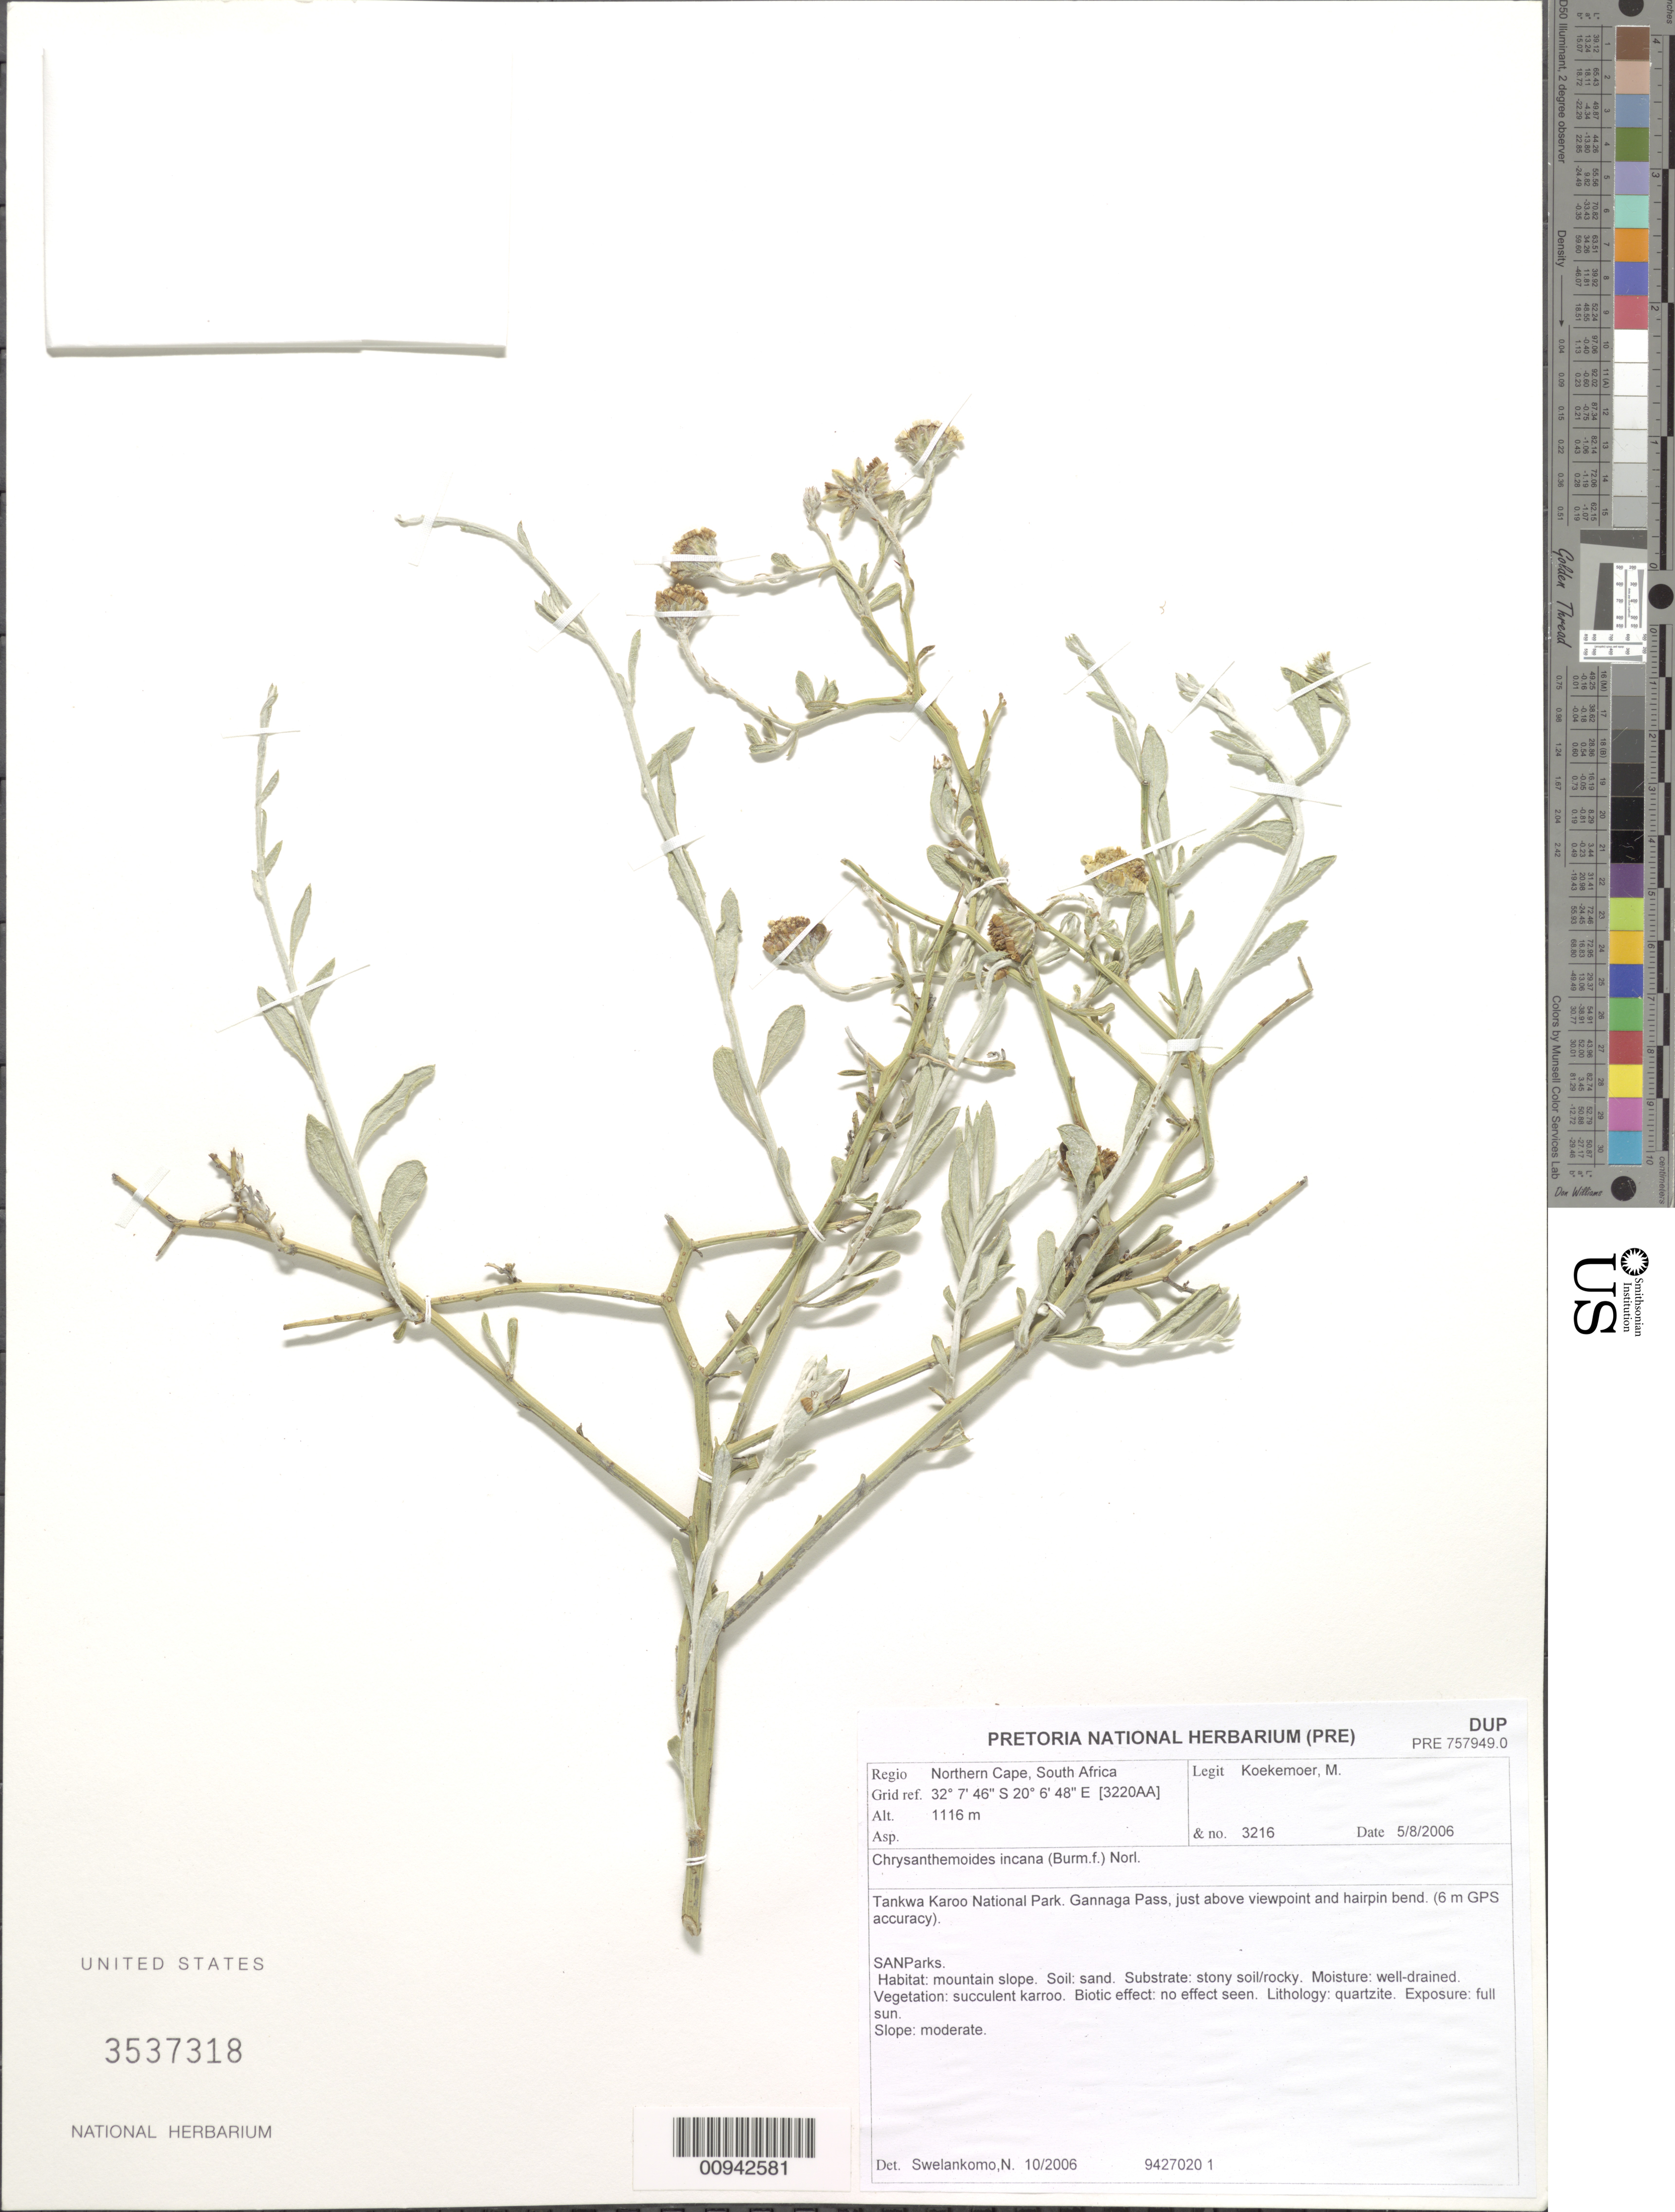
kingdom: Plantae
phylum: Tracheophyta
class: Magnoliopsida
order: Asterales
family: Asteraceae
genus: Osteospermum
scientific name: Osteospermum incana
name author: (Burm. f.) L.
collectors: M. Koekemoer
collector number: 3216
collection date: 2006-08-05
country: South Africa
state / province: Northern Cape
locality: Tankwa Karoo National Park. Gannaga Pass, just above viewpoint and hairpin bend (6m GPS accuracy)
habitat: Mountain slope. Sandy, stony soil/rocky. Well-drained. Succlent karoo. Quartzite. Full sun. Moderate slope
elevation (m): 1116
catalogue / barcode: US 3537318